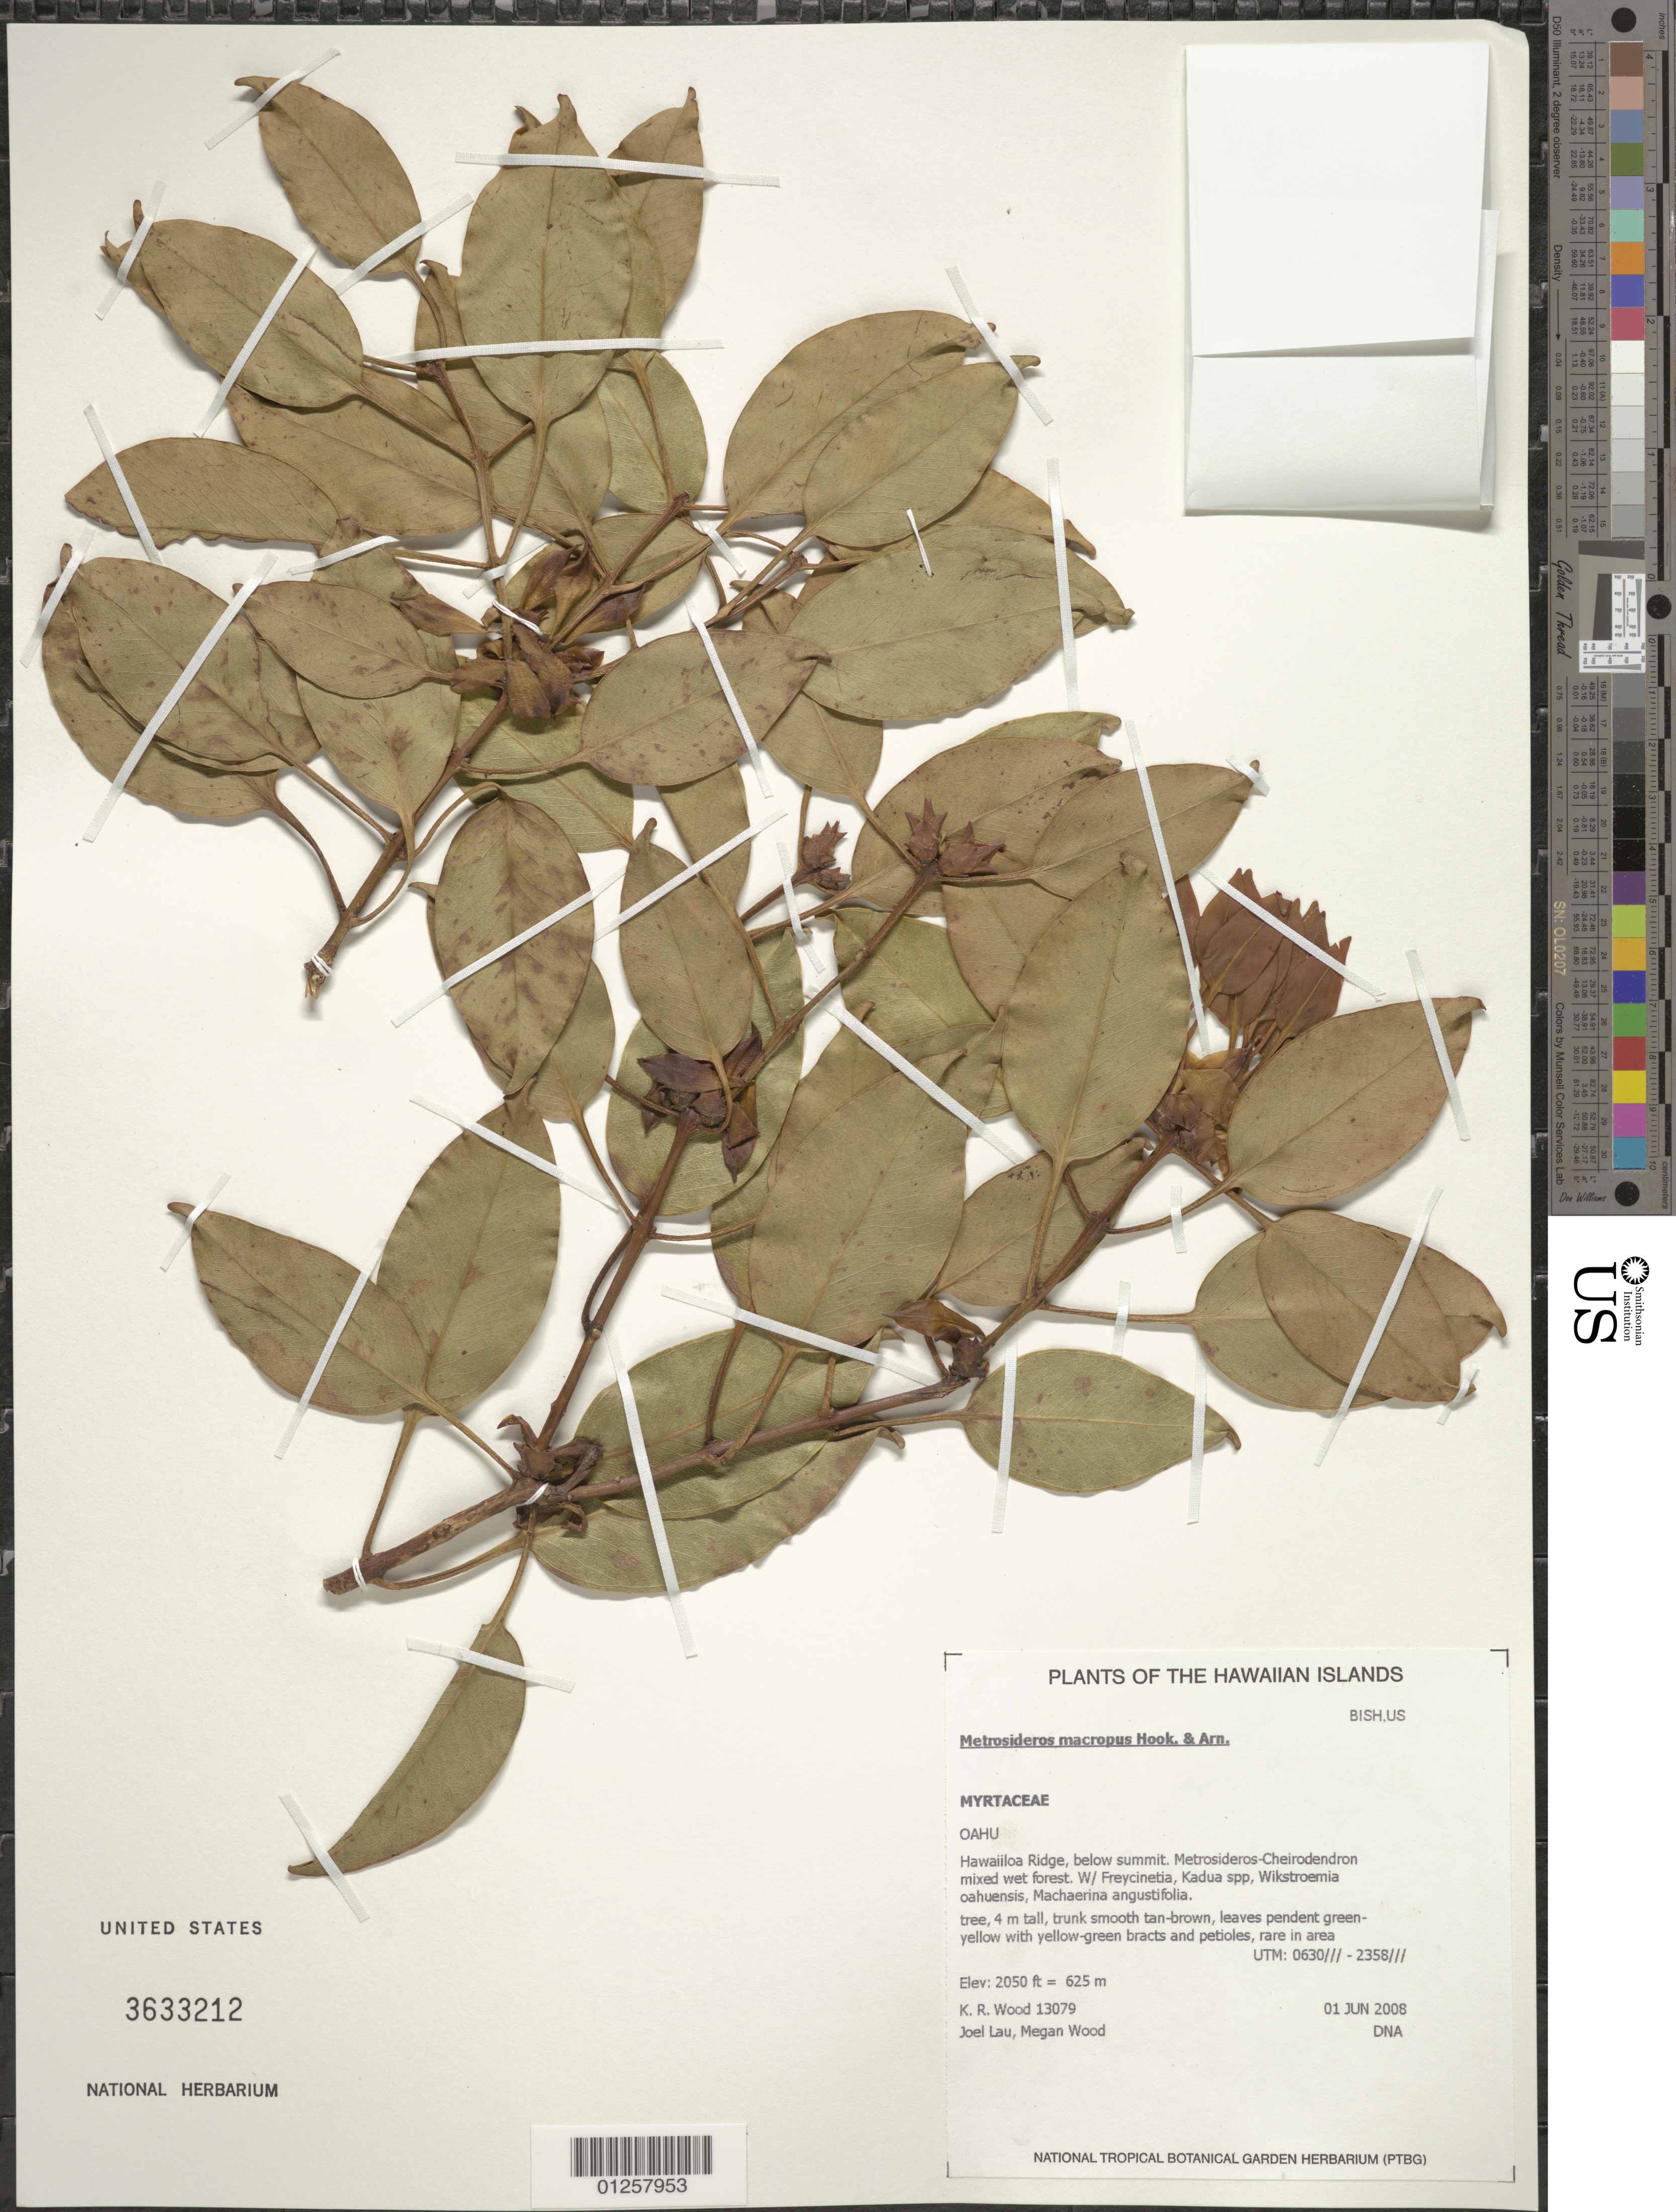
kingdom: Plantae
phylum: Tracheophyta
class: Magnoliopsida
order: Myrtales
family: Myrtaceae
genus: Metrosideros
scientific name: Metrosideros macropus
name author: Hook. & Arn.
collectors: K. R. Wood, J. Lau & M. Wood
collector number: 13079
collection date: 2008-06-01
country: United States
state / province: Hawaii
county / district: Honolulu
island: Oahu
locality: Hawaiiloa Ridge, windswept summit.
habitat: Mixed wet forest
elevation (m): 625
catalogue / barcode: US 3633212